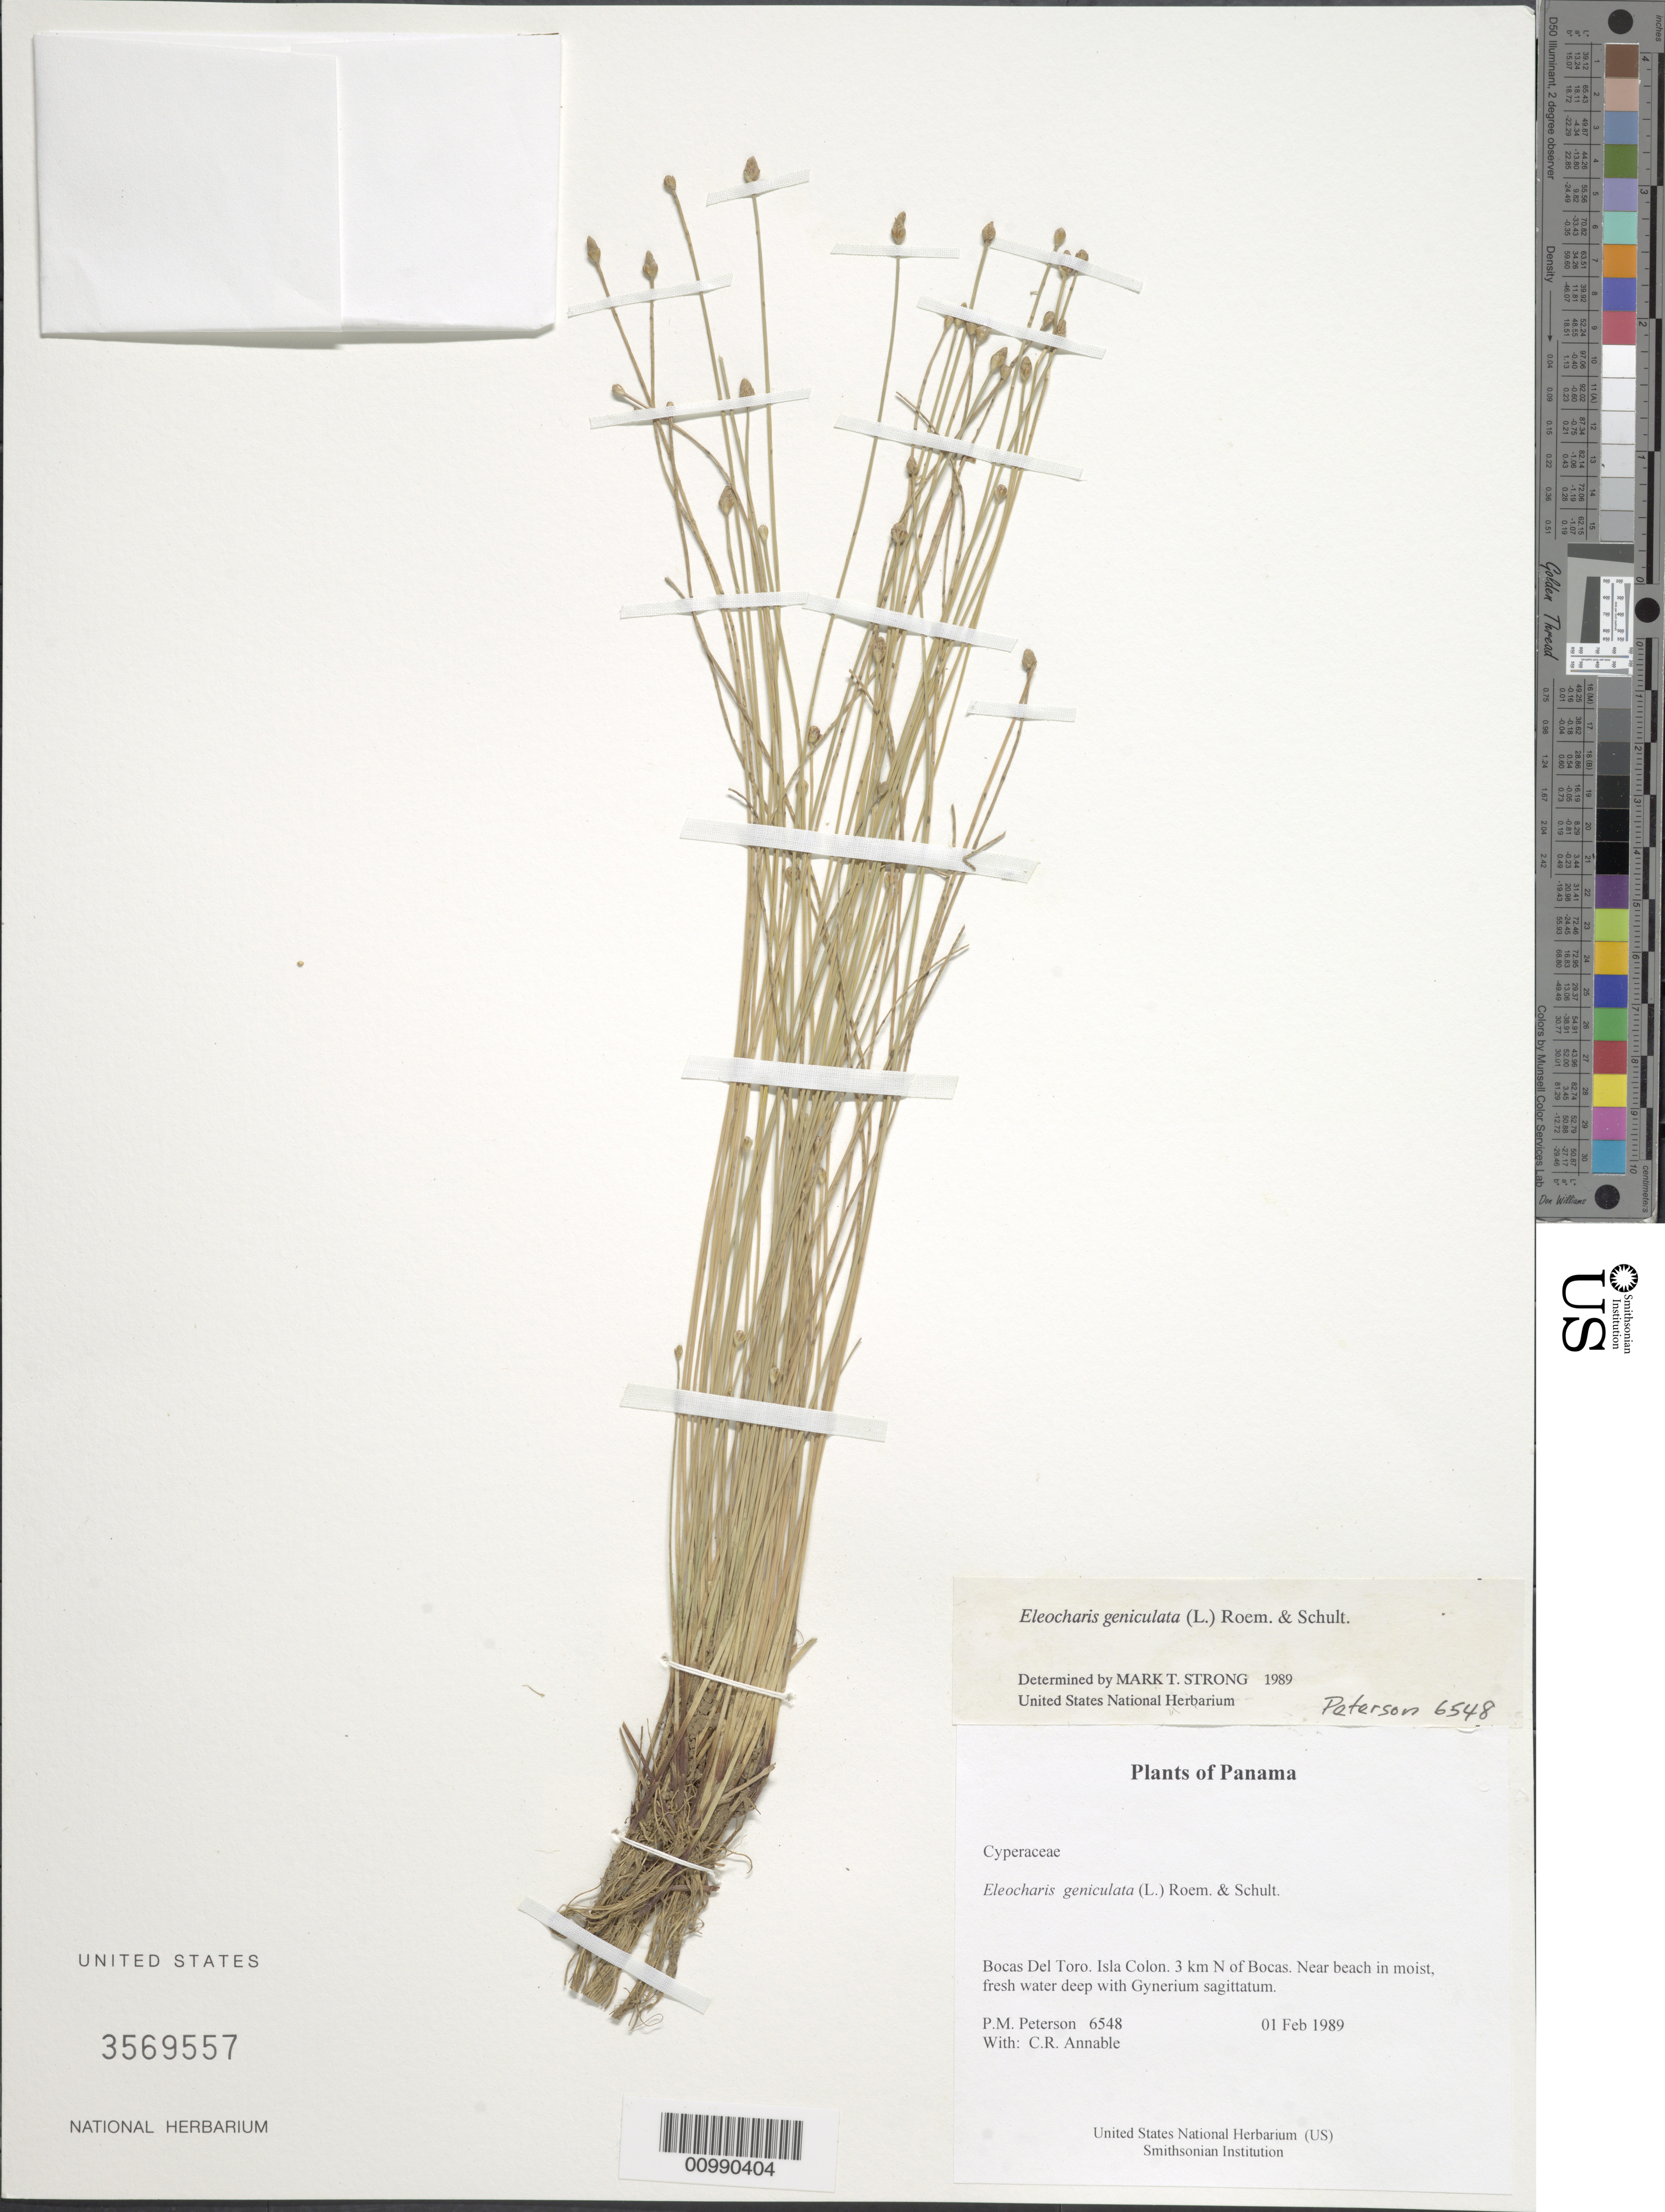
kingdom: Plantae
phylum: Tracheophyta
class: Liliopsida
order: Poales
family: Cyperaceae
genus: Eleocharis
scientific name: Eleocharis geniculata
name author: (L.) Roem. & Schult.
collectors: P. M. Peterson & C. R. Annable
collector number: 06548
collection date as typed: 01 Feb 1989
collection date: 1989-02-01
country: Panama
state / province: Bocas del Toro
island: Colón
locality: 3 km N of Bocas.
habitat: Near beach in moist, fresh water deep with Gynerium sagittatum.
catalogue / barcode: US 3569557